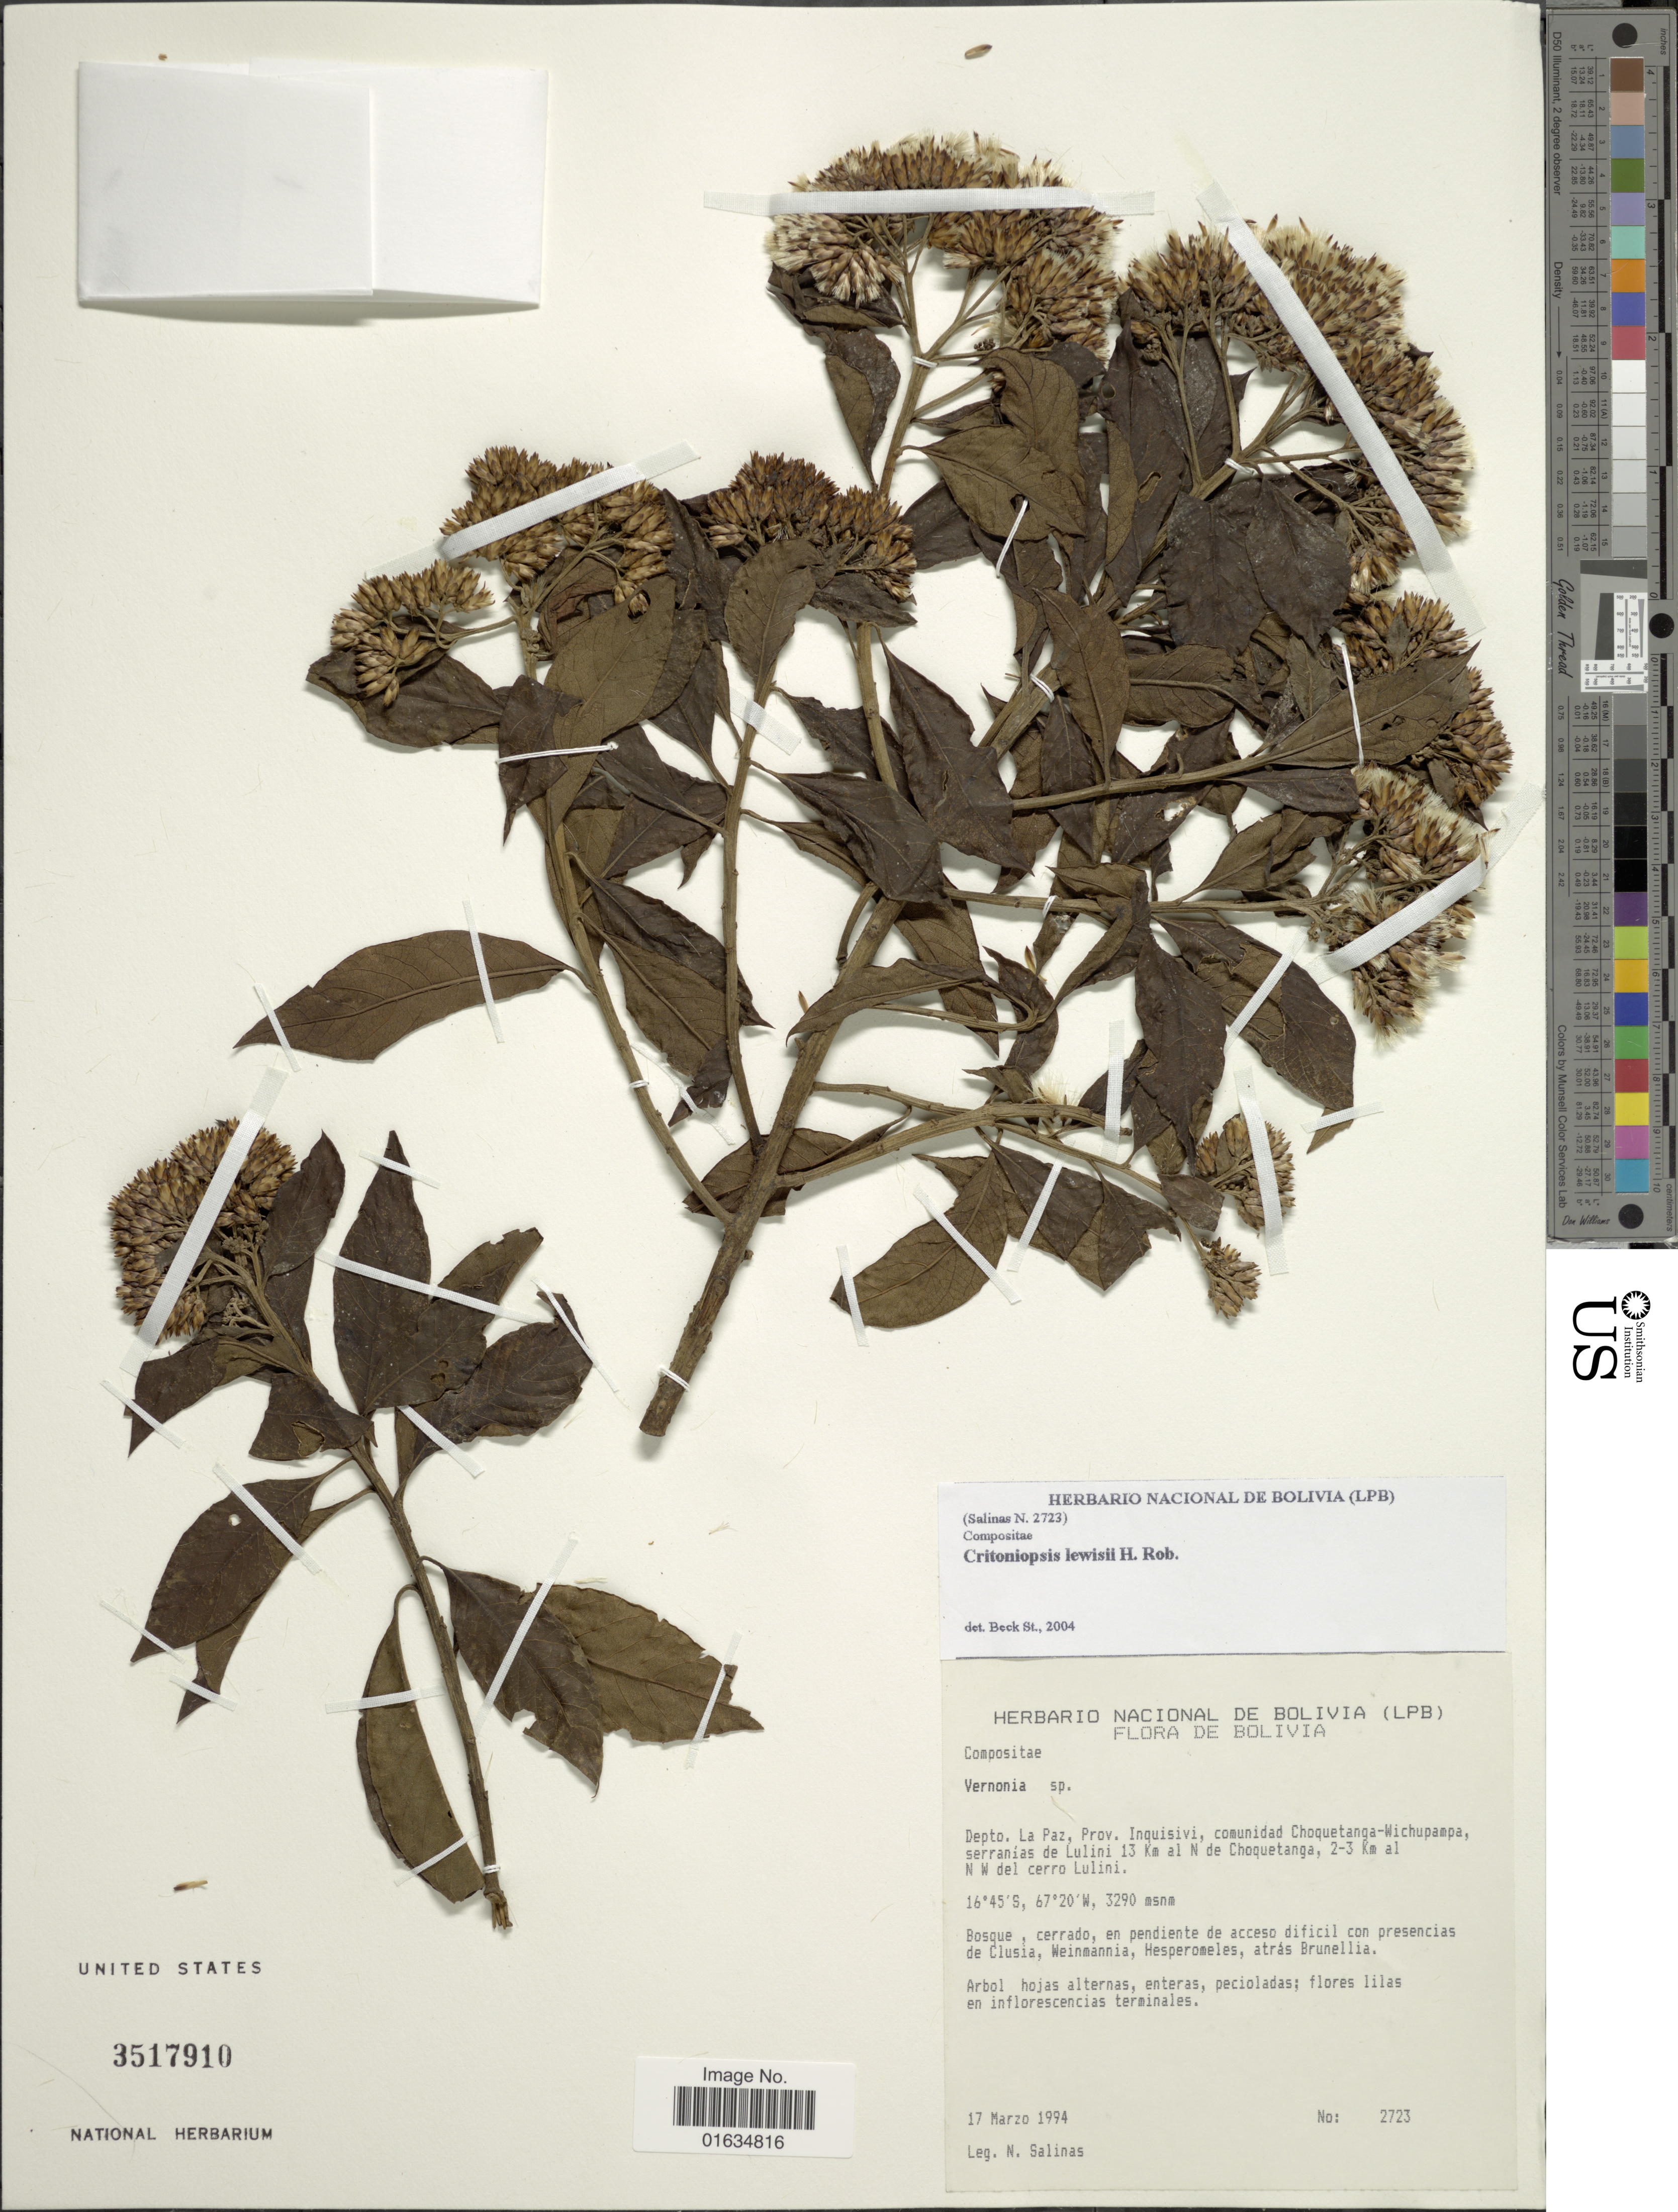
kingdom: Plantae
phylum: Tracheophyta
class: Magnoliopsida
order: Asterales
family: Asteraceae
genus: Critoniopsis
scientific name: Critoniopsis lewisii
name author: H. Rob.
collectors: N. Salinas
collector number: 2723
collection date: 1994-03-17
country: Bolivia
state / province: La Paz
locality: Prov. Inquisivi, comunidad Choquetanga-Wichupampa, serranias de Lulini 13 km al N de Choquetanga, 2-3 Km al NW del cerro Lulini.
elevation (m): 3290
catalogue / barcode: US 3517910